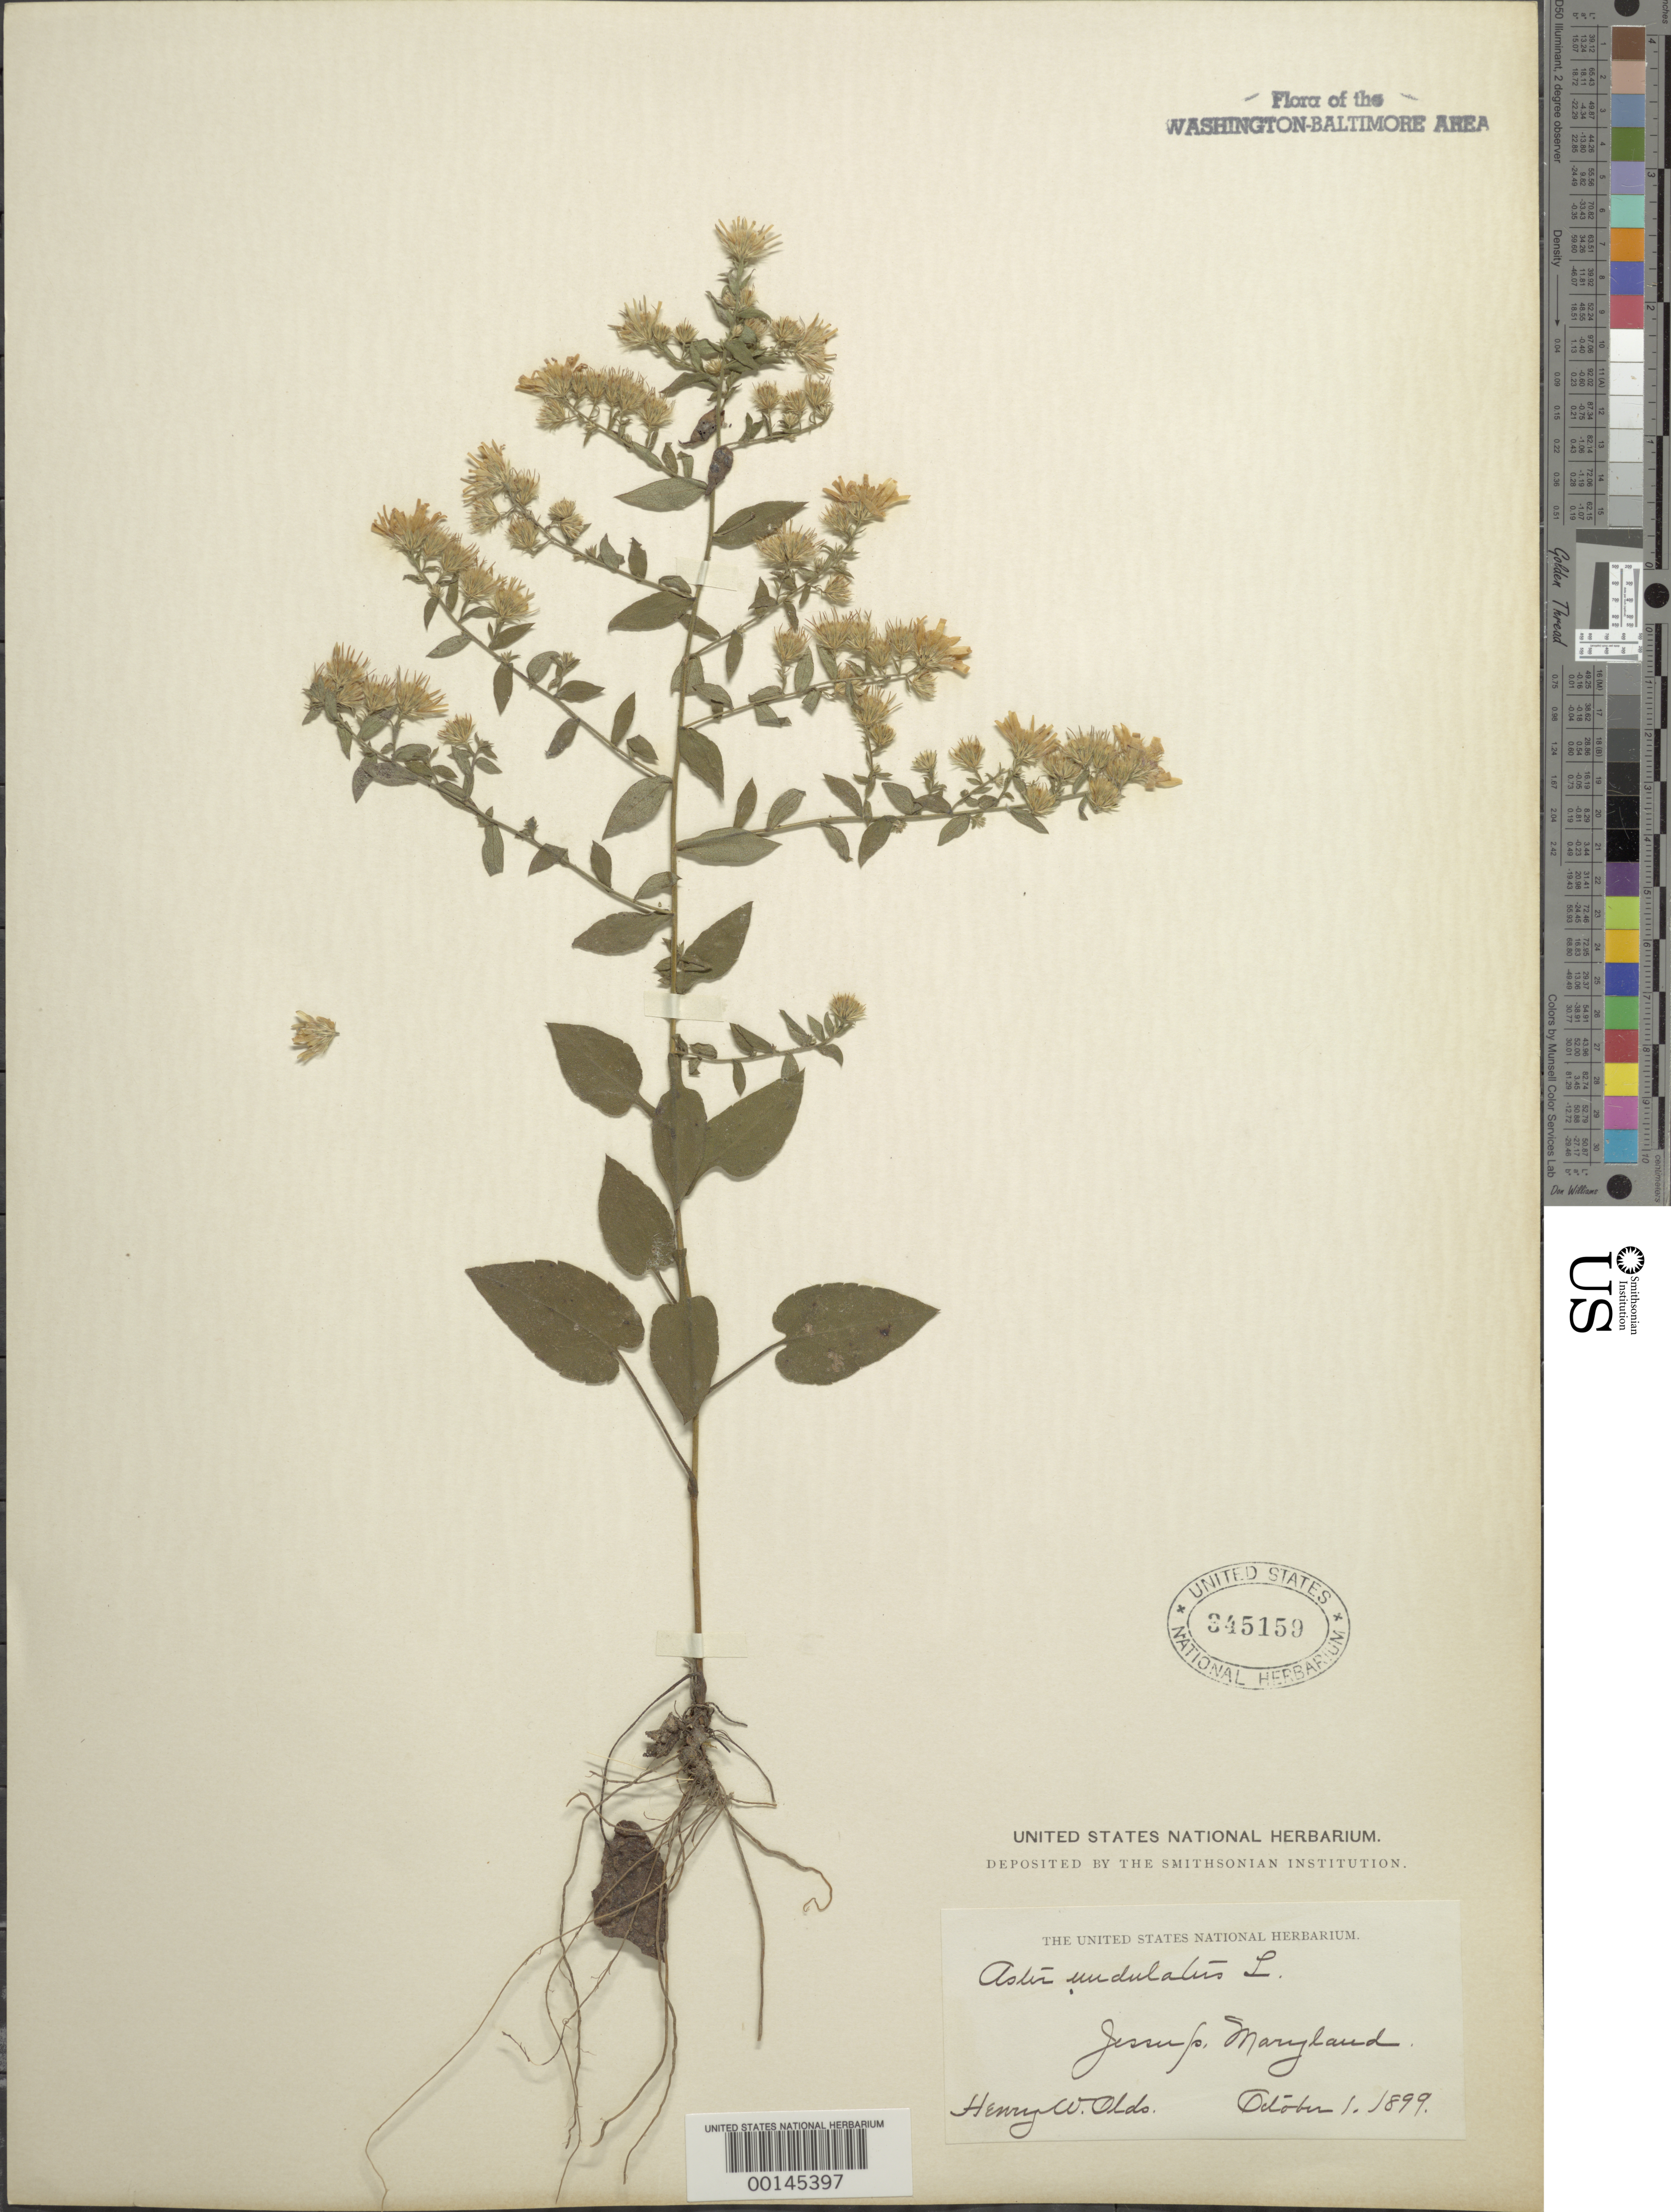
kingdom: Plantae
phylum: Tracheophyta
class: Magnoliopsida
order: Asterales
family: Asteraceae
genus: Symphyotrichum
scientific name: Symphyotrichum undulatum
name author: (L.) G.L. Nesom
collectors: H. W. Olds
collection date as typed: -1 Oct 1899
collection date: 1899-10-01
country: United States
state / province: Maryland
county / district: Anne Arundel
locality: Jessup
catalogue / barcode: US 345159